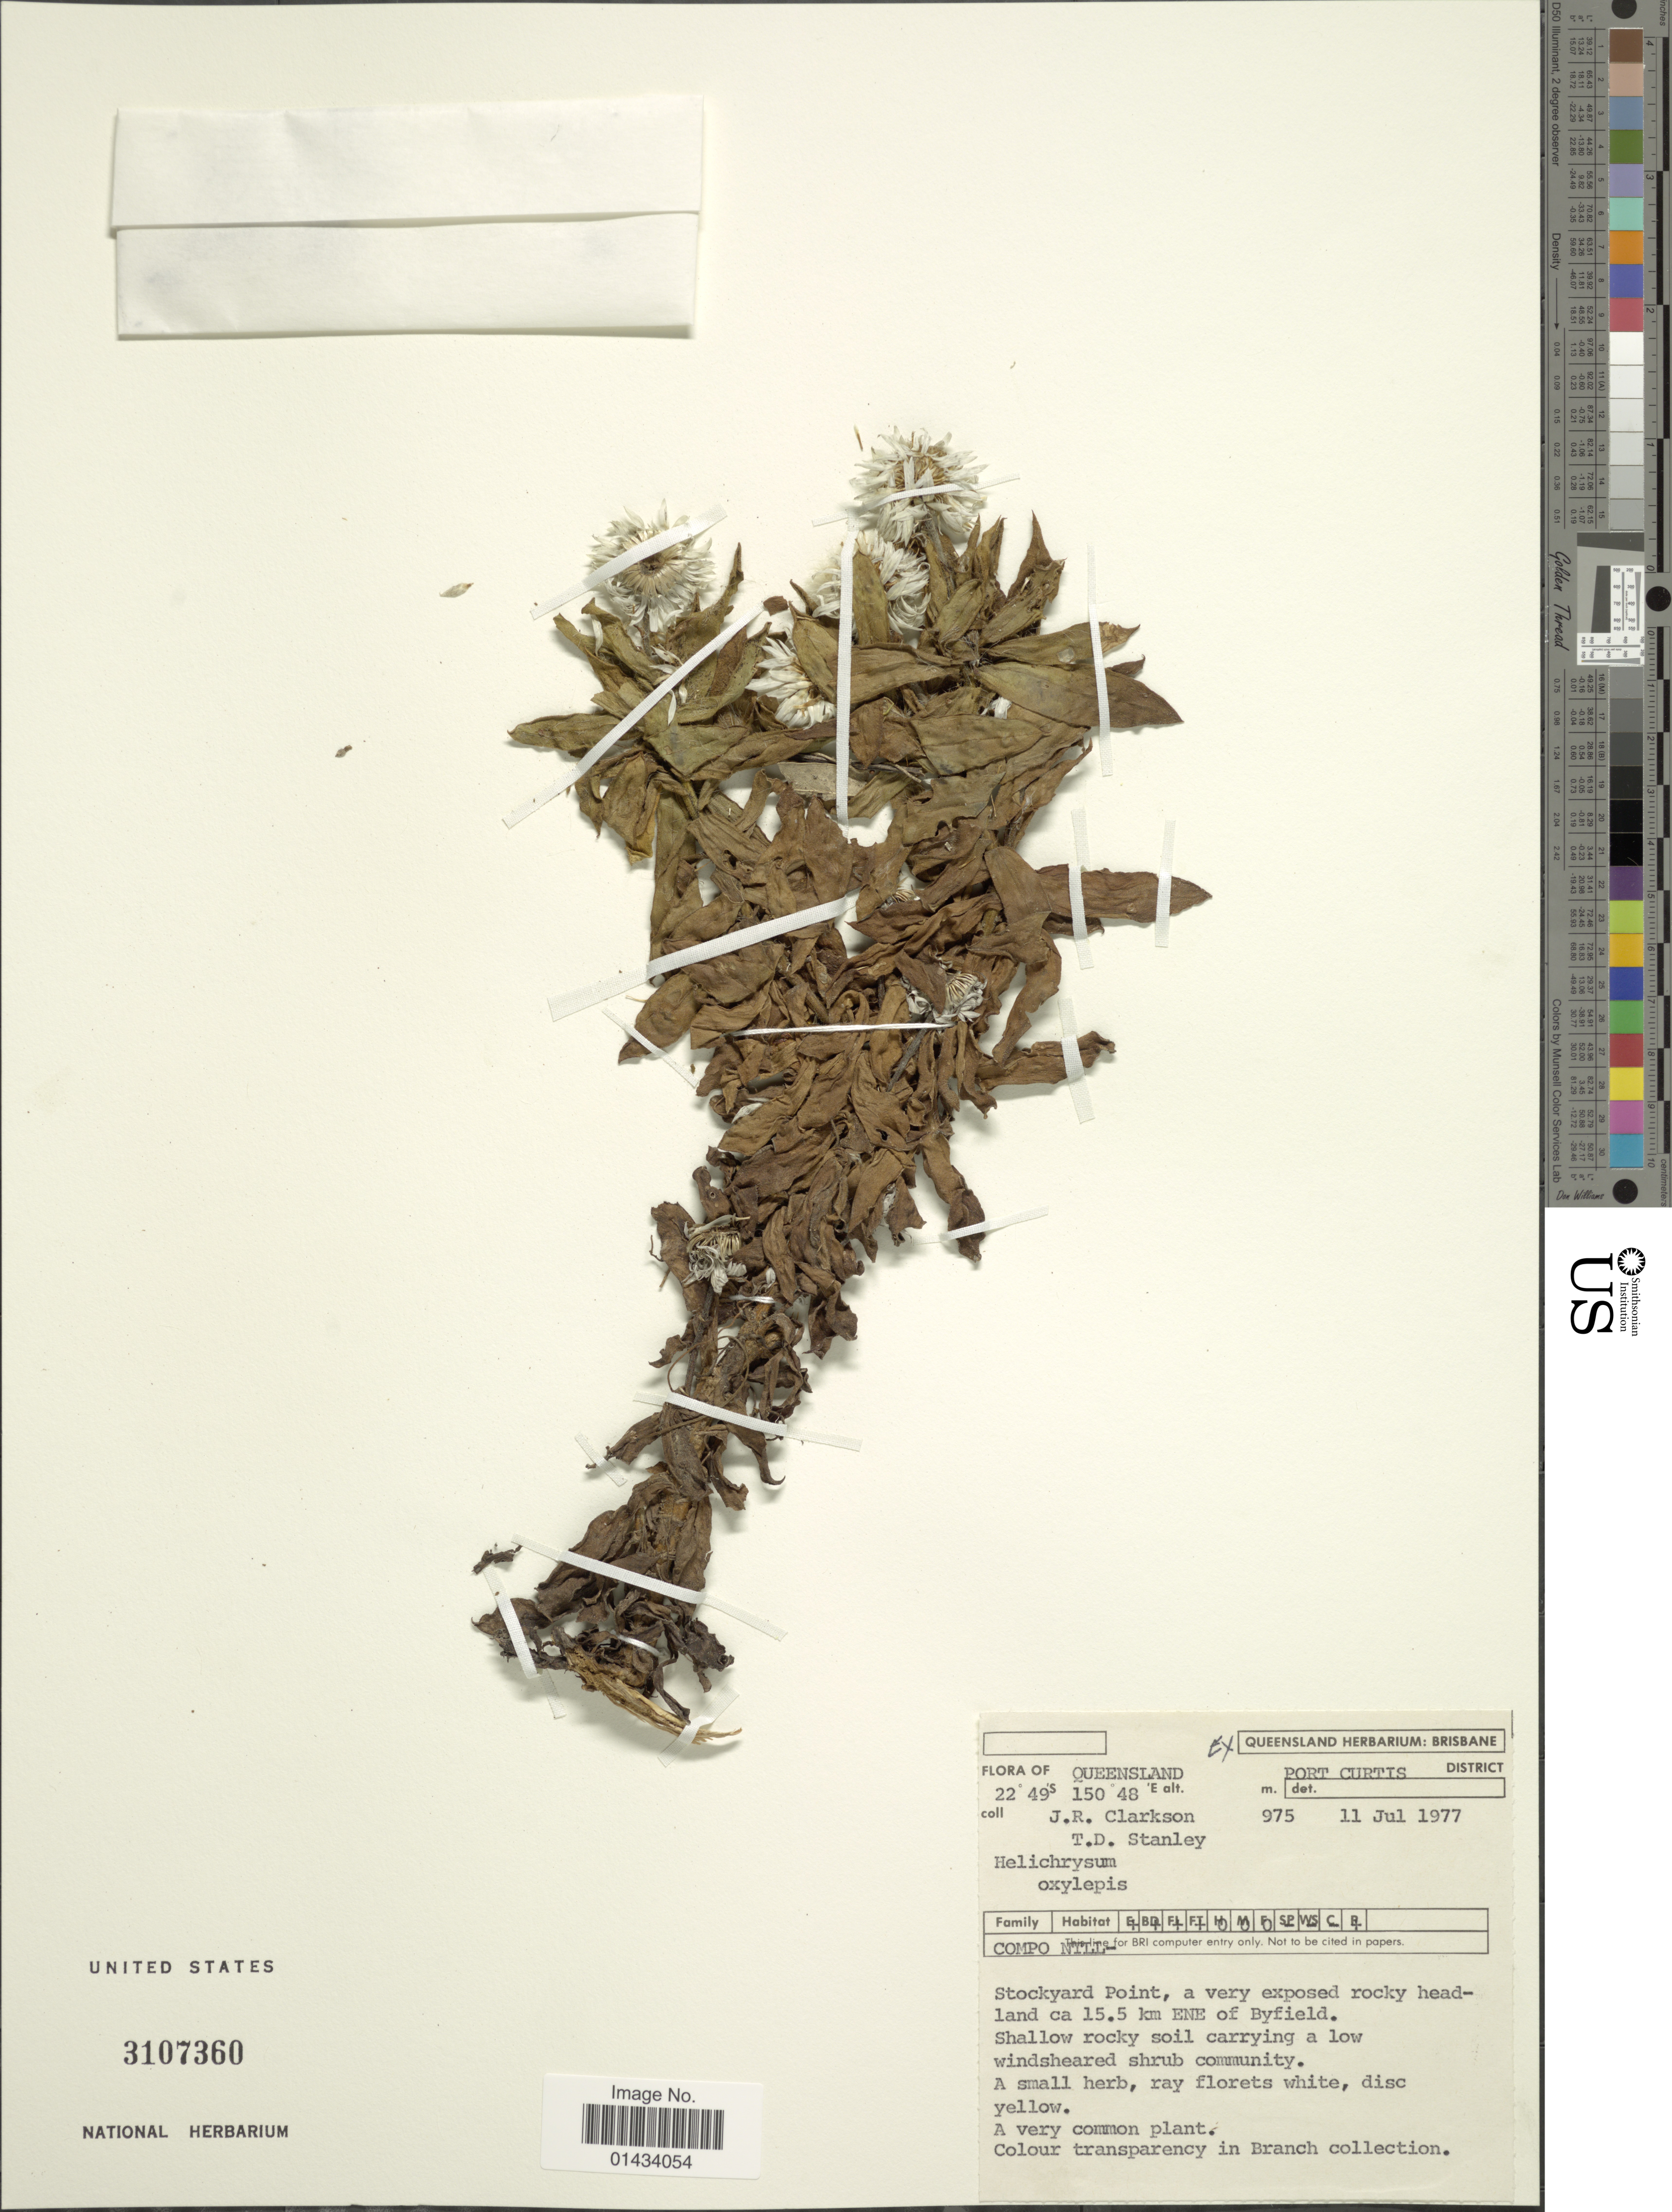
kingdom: Plantae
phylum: Tracheophyta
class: Magnoliopsida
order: Asterales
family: Asteraceae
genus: Coronidium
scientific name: Coronidium oxylepis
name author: (F. Muell.) Paul G. Wilson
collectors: J. Clarkson & T. Stanley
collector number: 975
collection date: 1977-07-11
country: Australia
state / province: Queensland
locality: Stockyard Point, a very exposed rocky headland ca 15.5 km ENE of Bayfield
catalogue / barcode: US 3107360